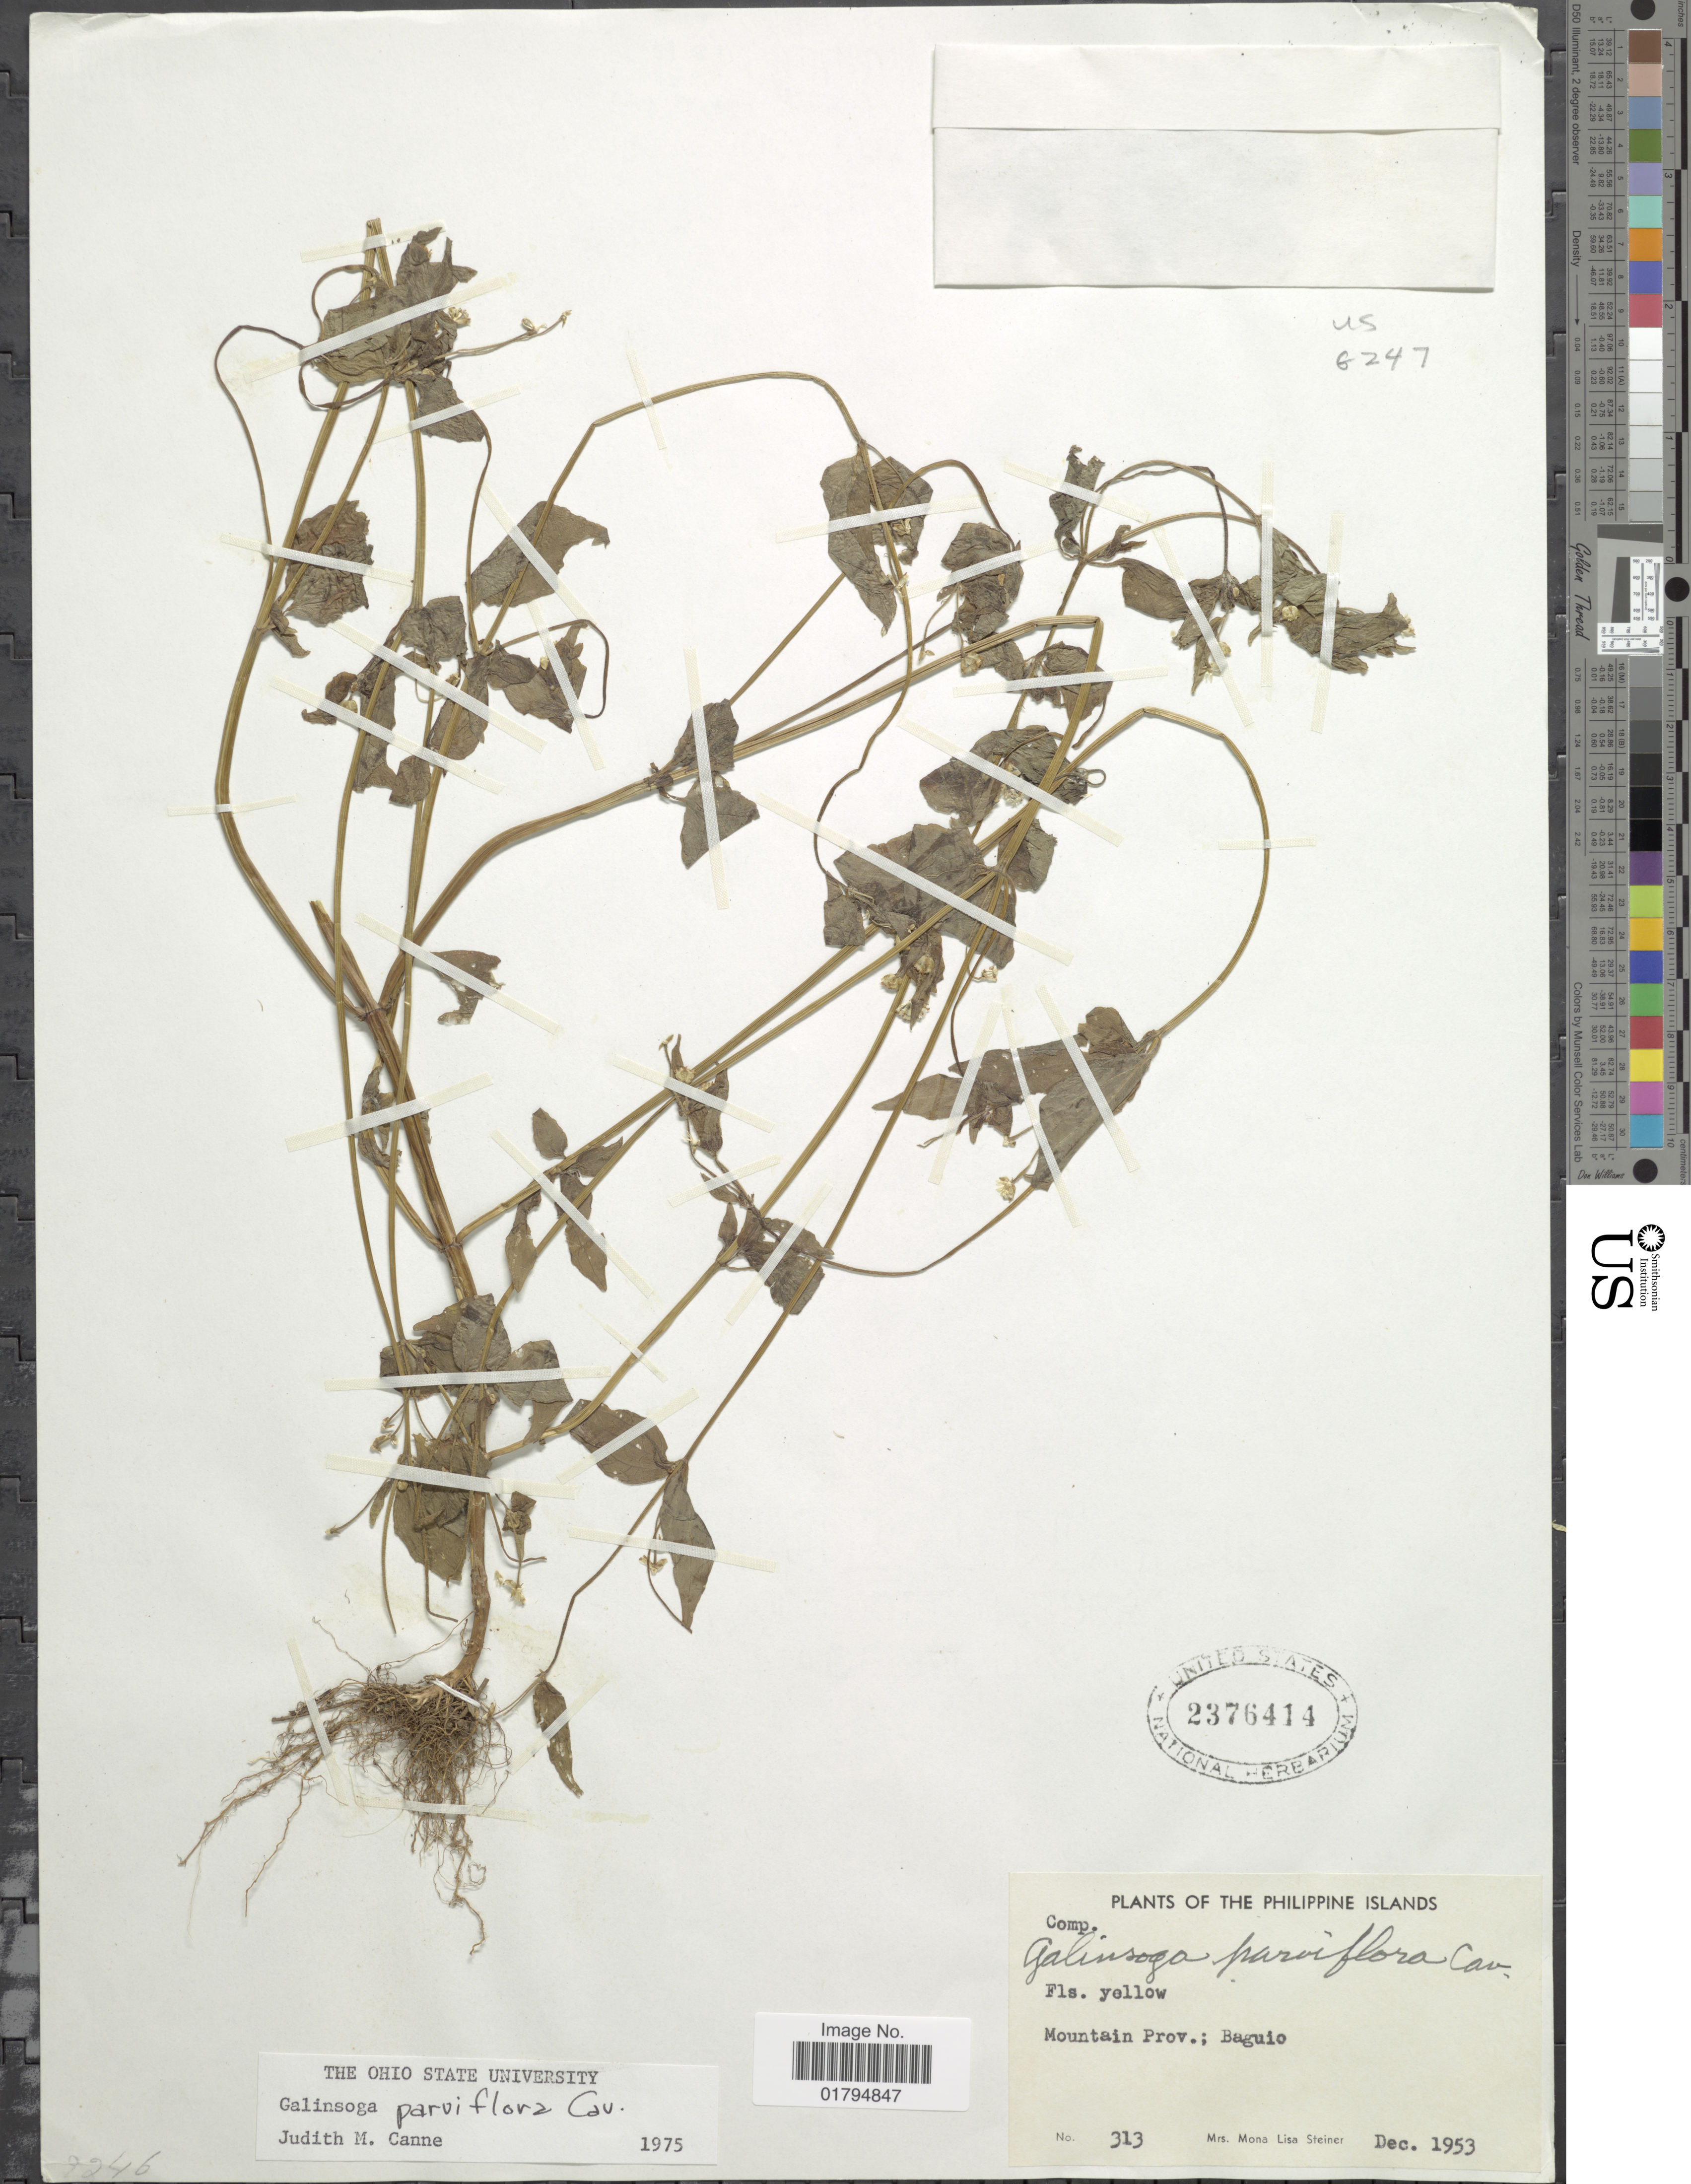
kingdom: Plantae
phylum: Tracheophyta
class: Magnoliopsida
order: Asterales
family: Asteraceae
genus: Galinsoga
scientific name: Galinsoga parviflora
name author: Cav.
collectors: M. Steiner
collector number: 313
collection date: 1953-12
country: Philippines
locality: Mountain Prov. Baguio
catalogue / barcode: US 2376414